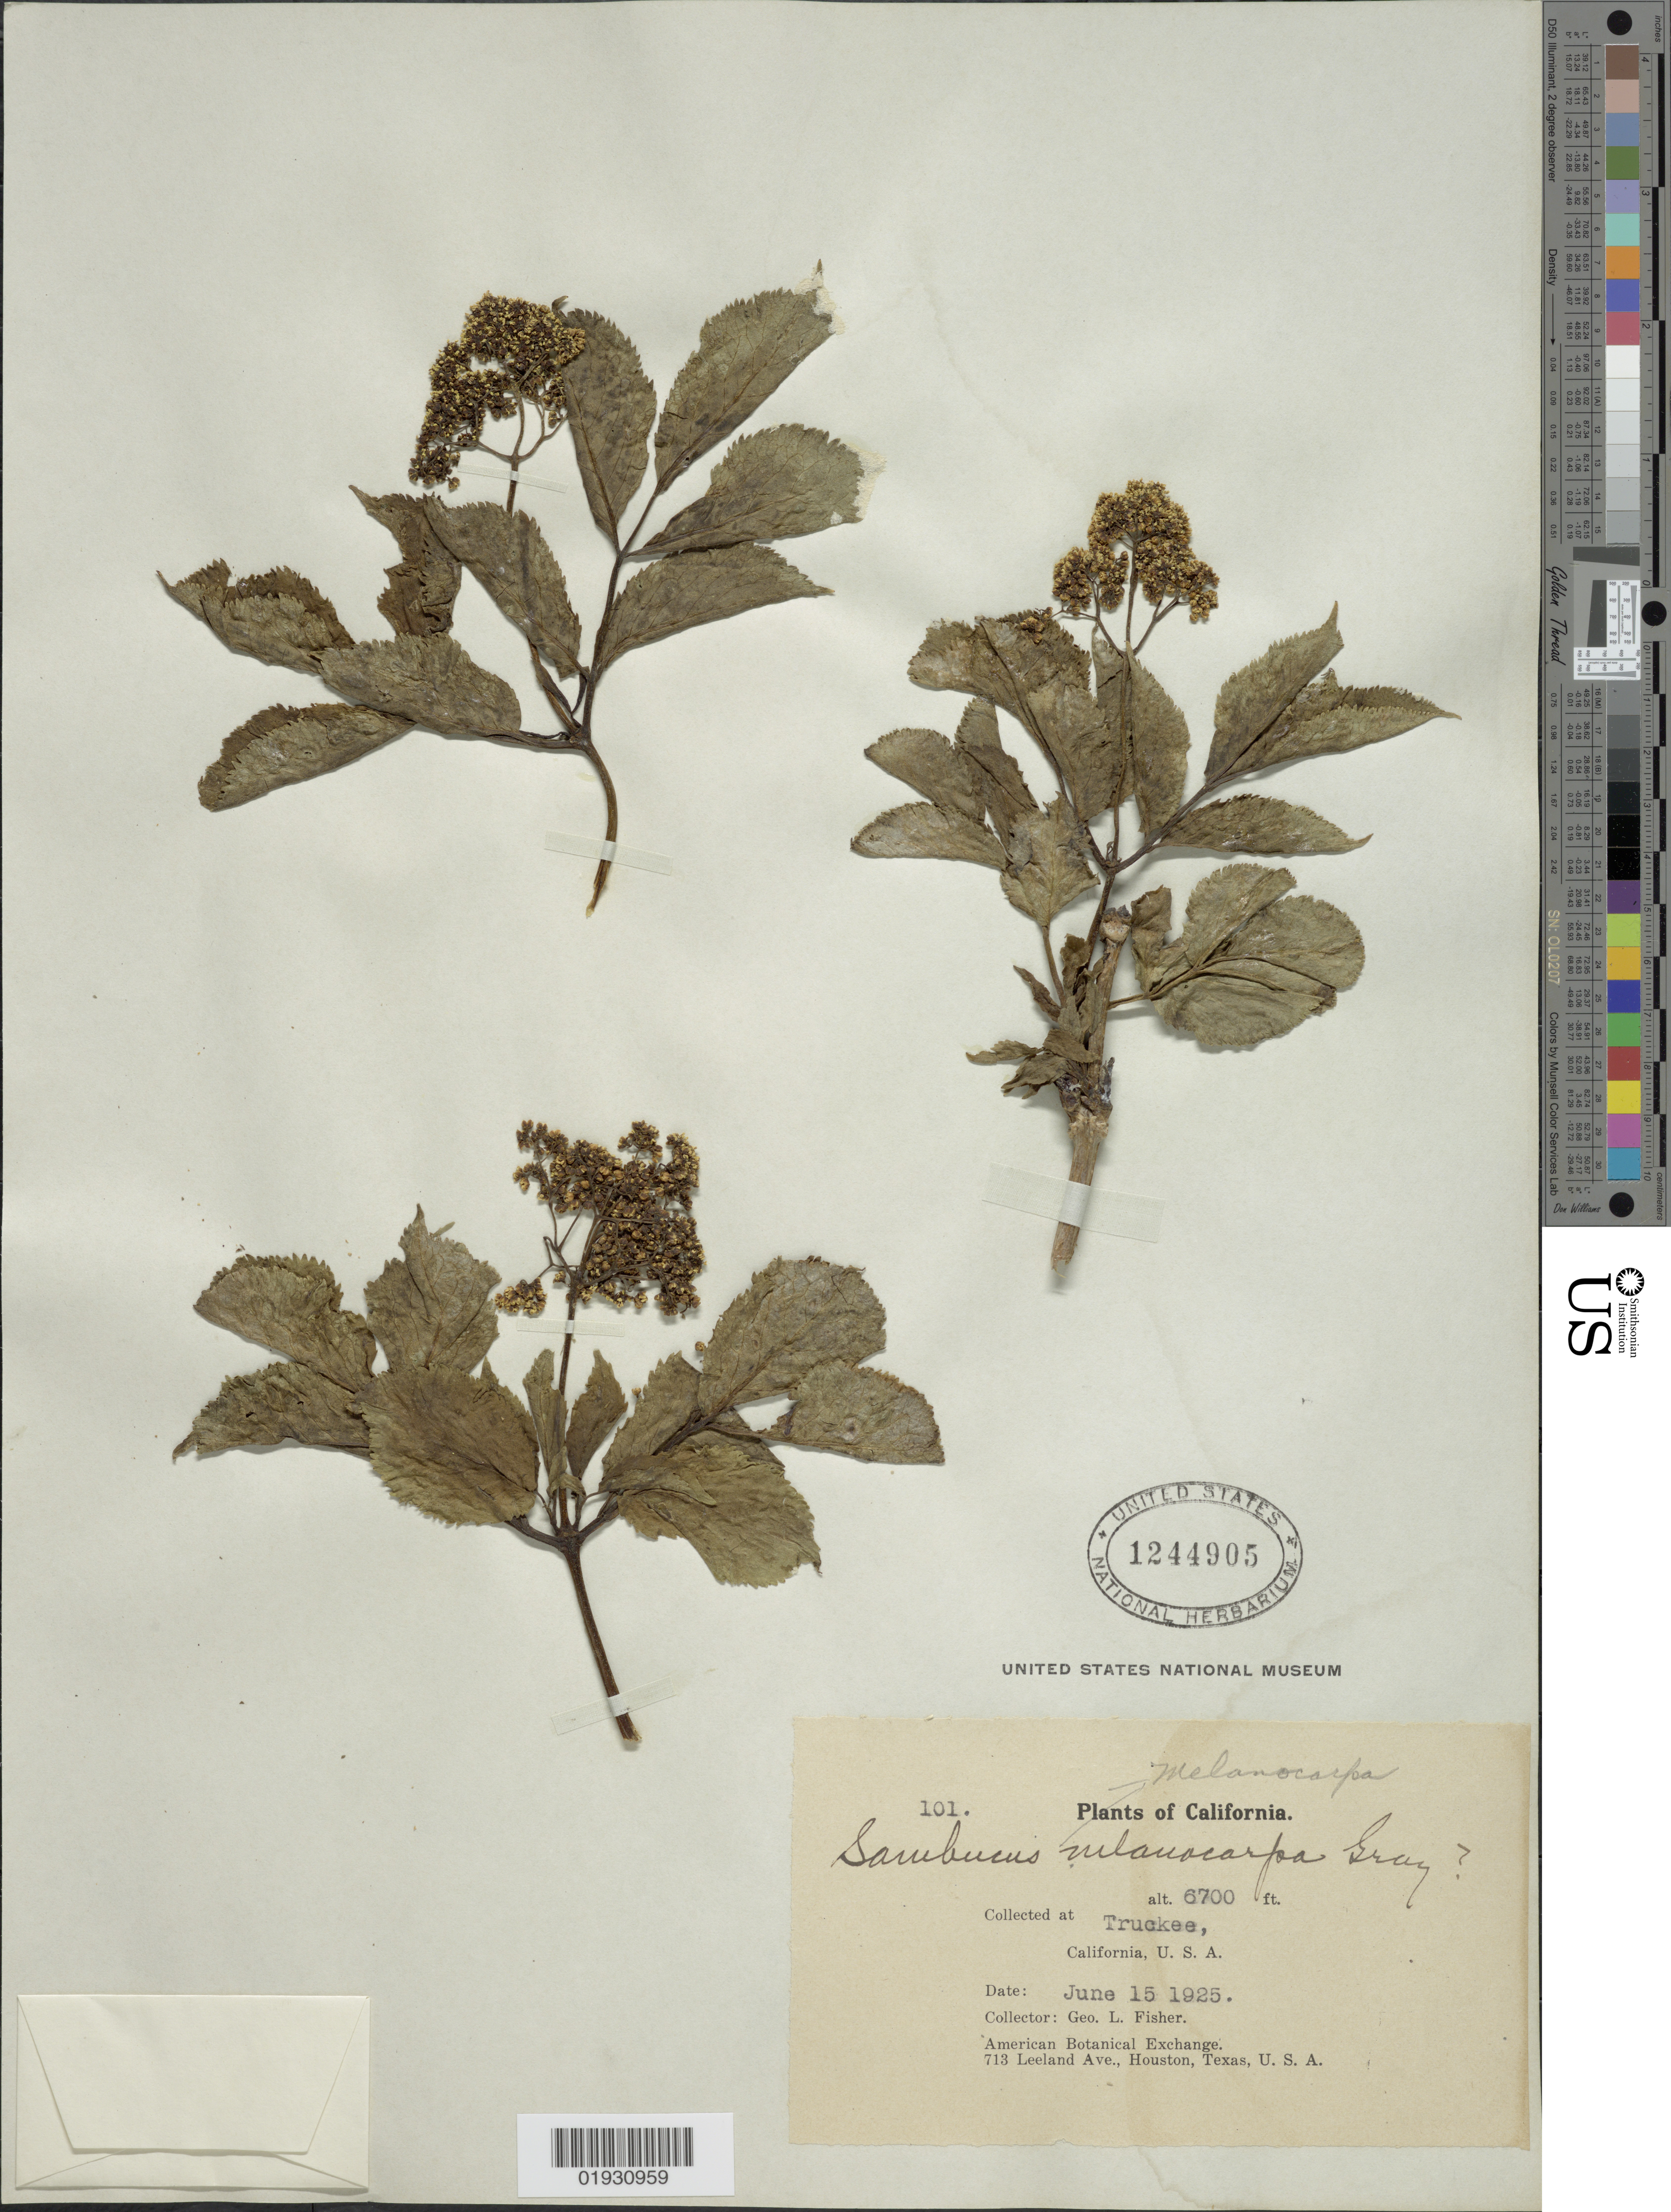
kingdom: Plantae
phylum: Tracheophyta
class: Magnoliopsida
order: Dipsacales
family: Viburnaceae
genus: Sambucus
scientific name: Sambucus melanocarpa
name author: A. Gray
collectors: G. L. Fisher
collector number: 101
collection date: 1925-06-15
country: United States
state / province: California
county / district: Nevada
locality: Truckee.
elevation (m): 2042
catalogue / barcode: US 1244905